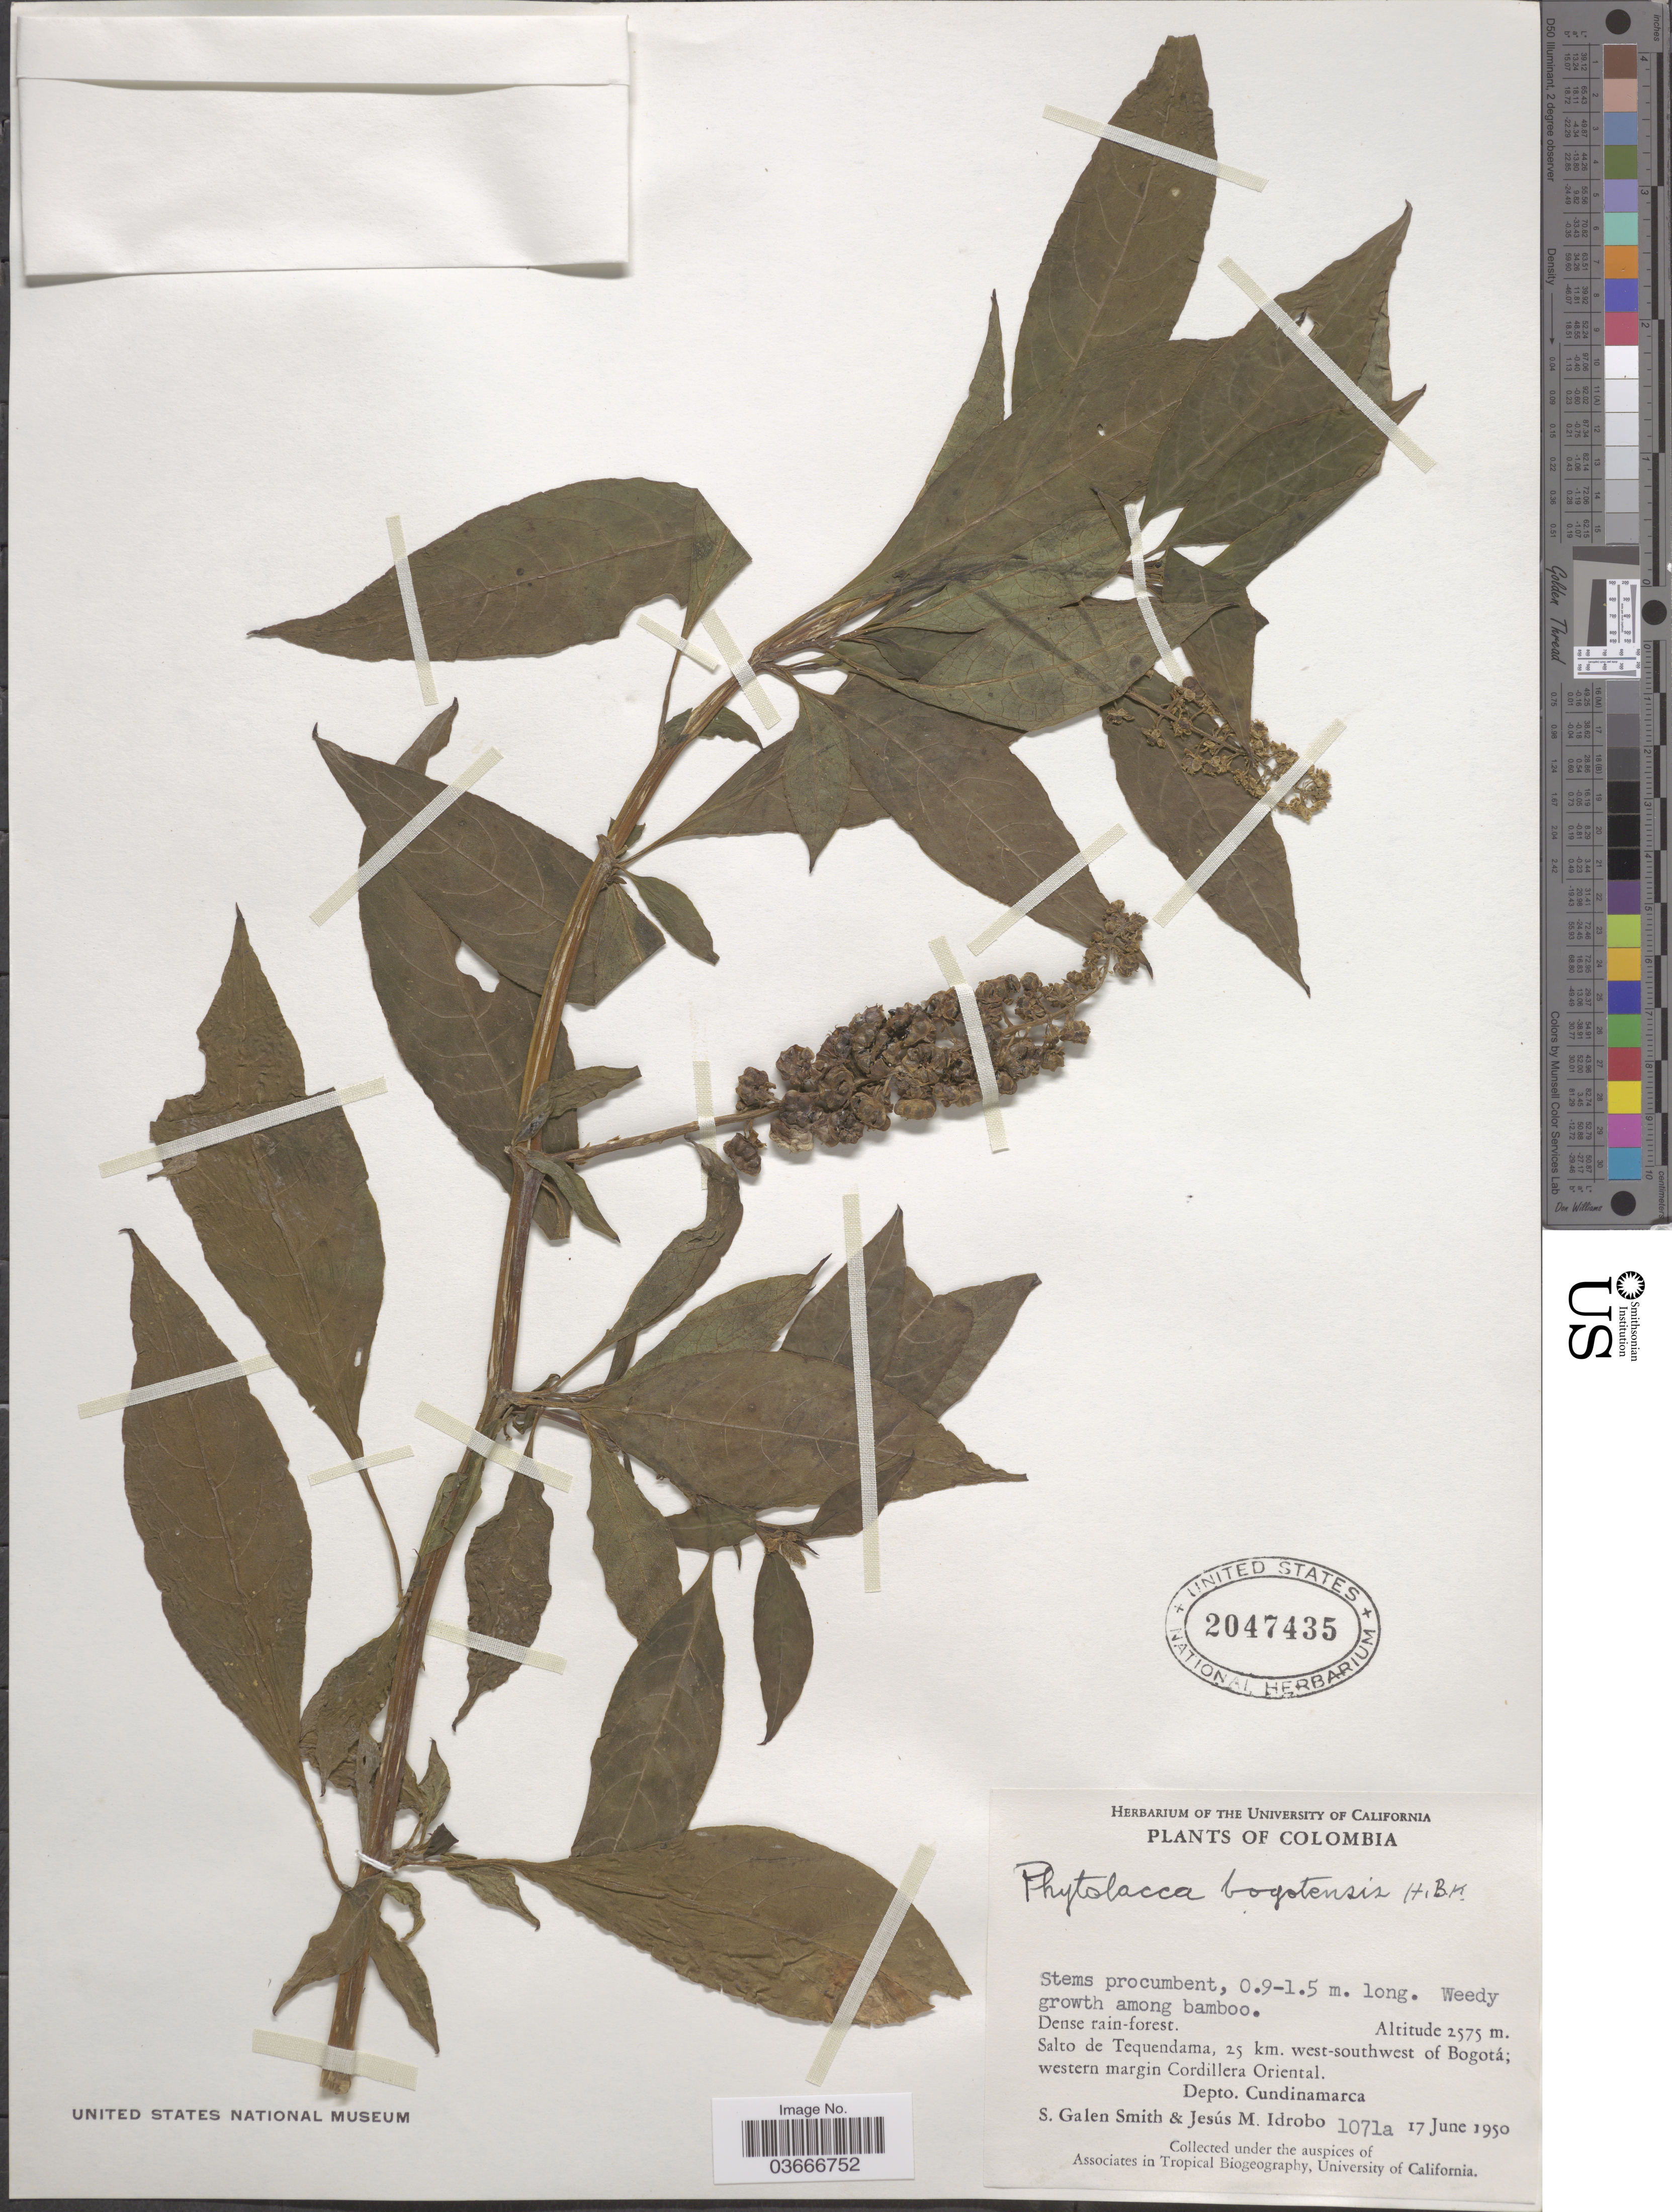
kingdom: Plantae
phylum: Tracheophyta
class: Magnoliopsida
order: Caryophyllales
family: Phytolaccaceae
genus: Phytolacca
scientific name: Phytolacca bogotensis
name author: Kunth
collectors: S. G. Smith & J. M. Idrobo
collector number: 1071a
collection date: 1950-06-17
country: Colombia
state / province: Cundinamarca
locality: Salto de Tequendama, 25 km. west-southwest of Bogotá; western margin Cordillera Oriental. Depto. Cundinamarca.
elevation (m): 2575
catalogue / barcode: US 2047435